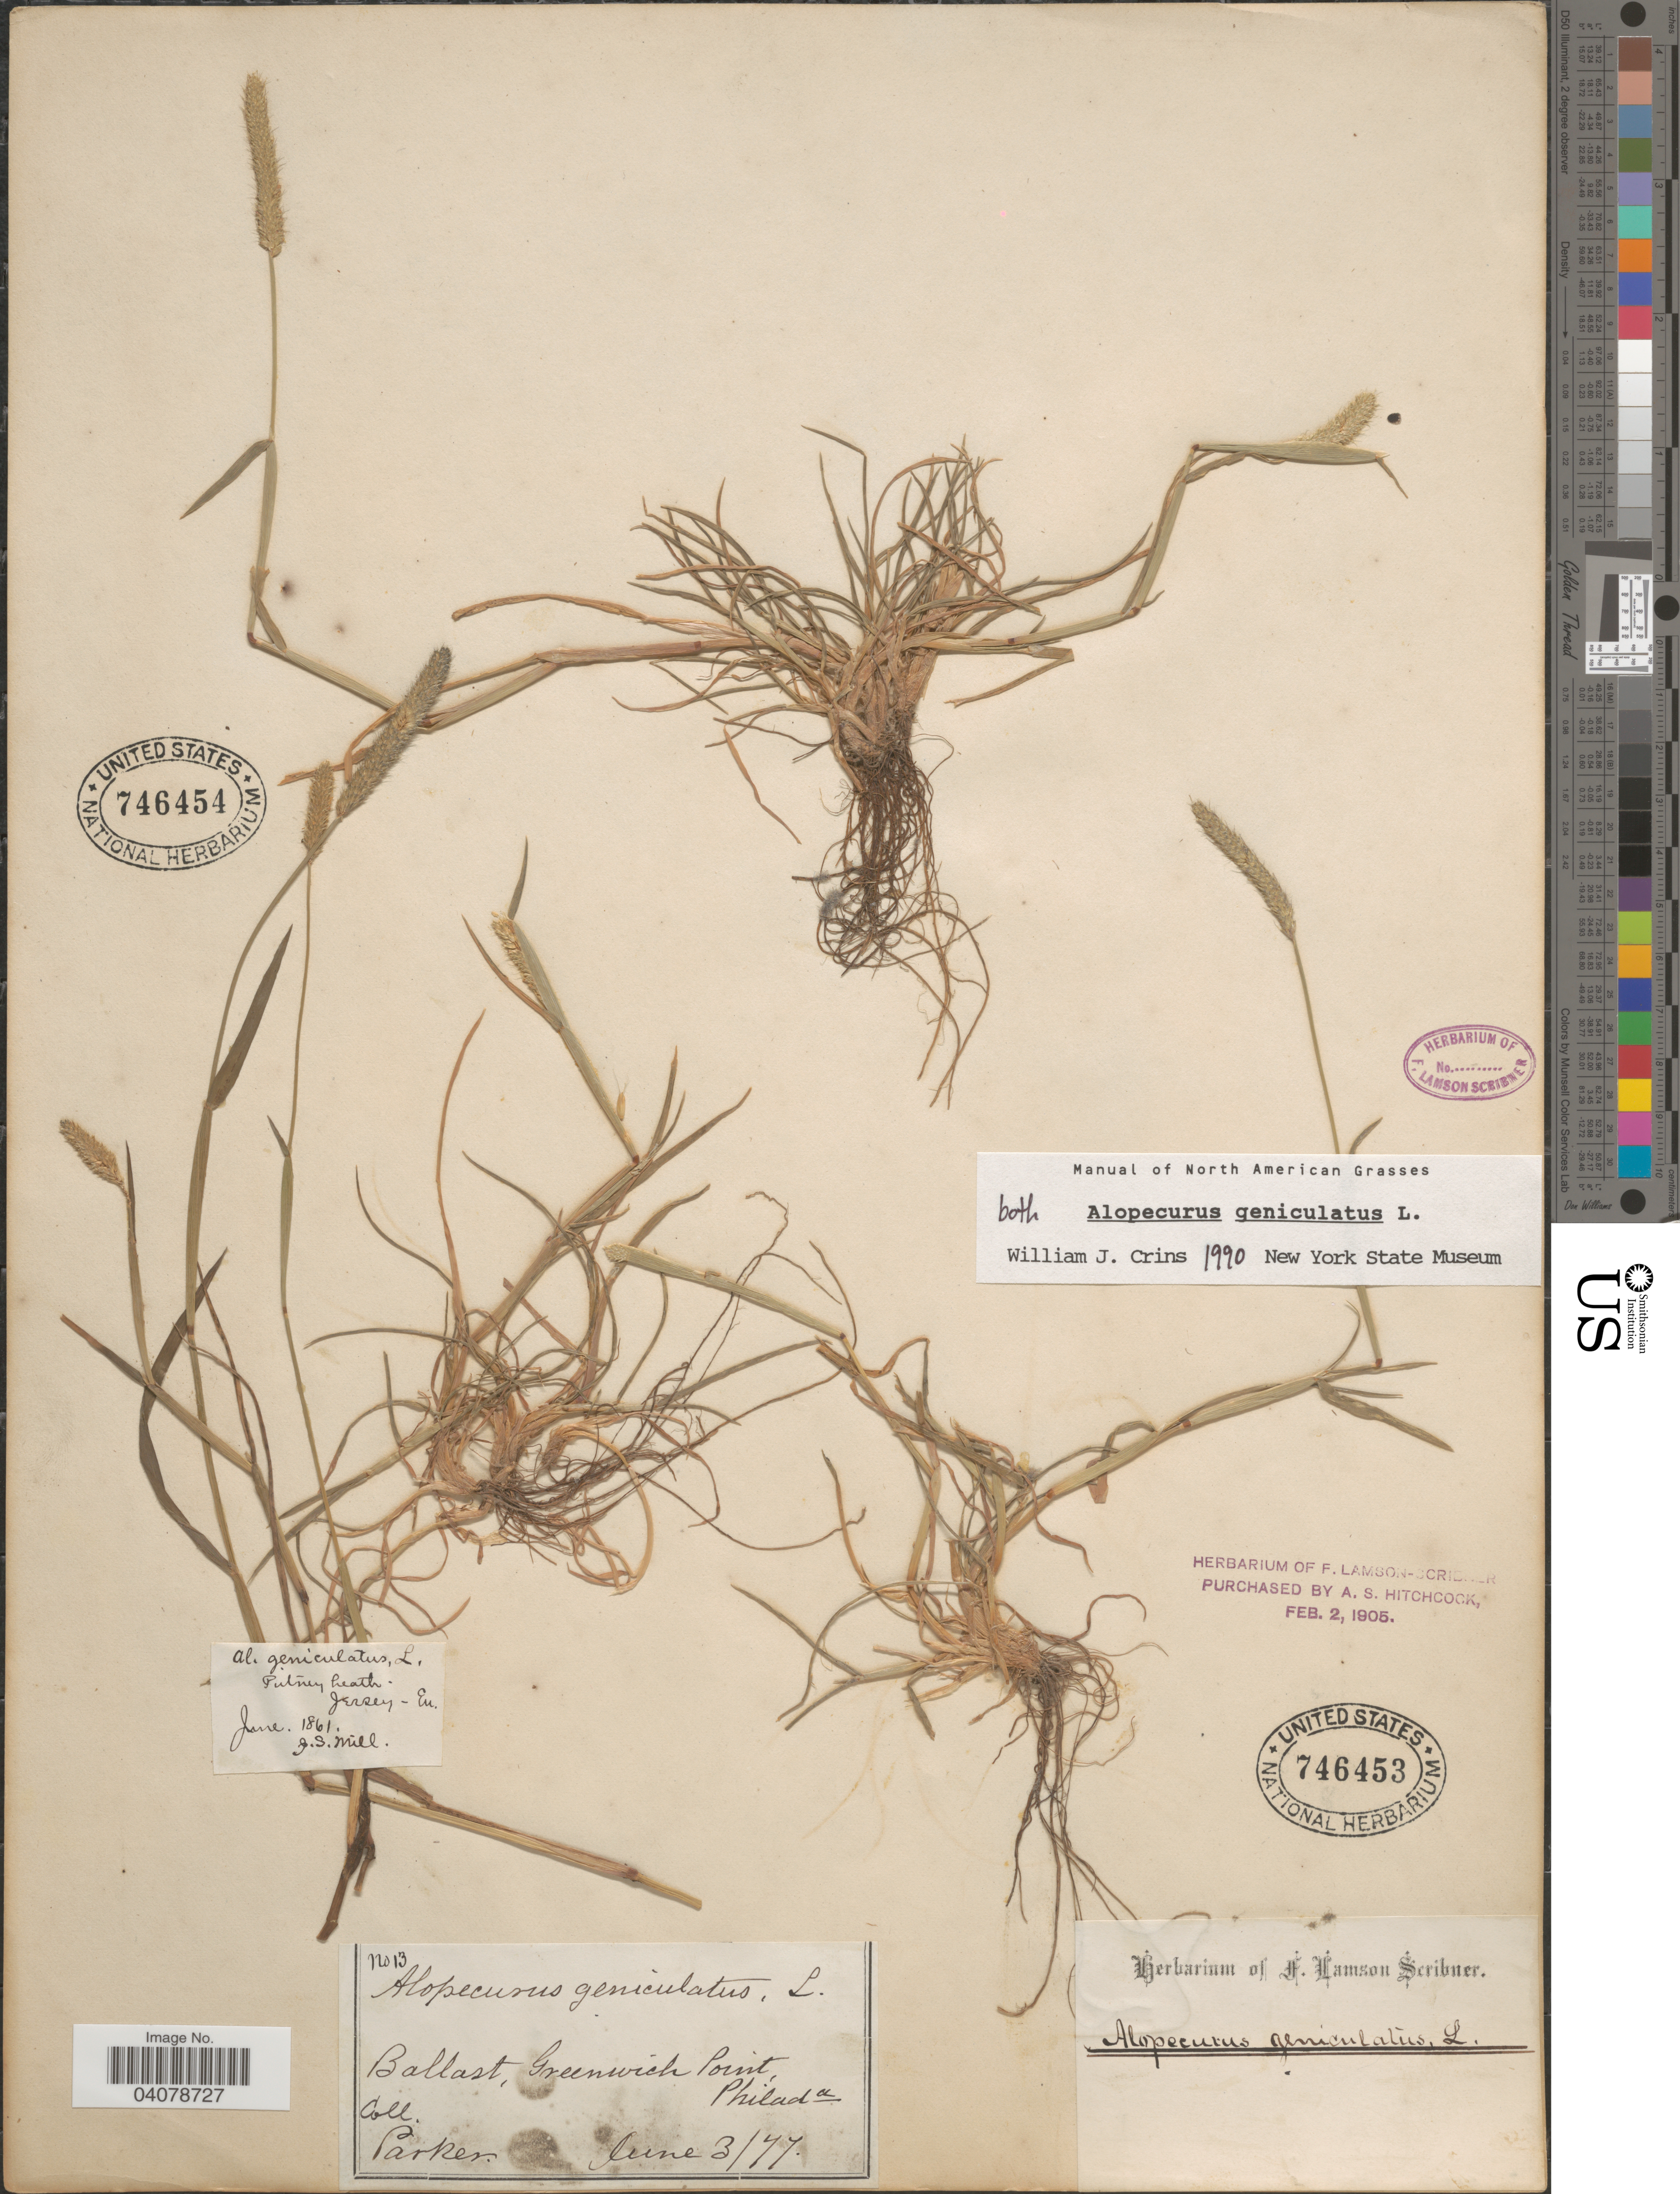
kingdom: Plantae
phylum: Tracheophyta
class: Liliopsida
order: Poales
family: Poaceae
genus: Alopecurus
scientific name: Alopecurus geniculatus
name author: L.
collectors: J. Mill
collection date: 1861-06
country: United Kingdom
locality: Putney heath. Jersey - Eu.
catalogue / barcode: US 746454-2